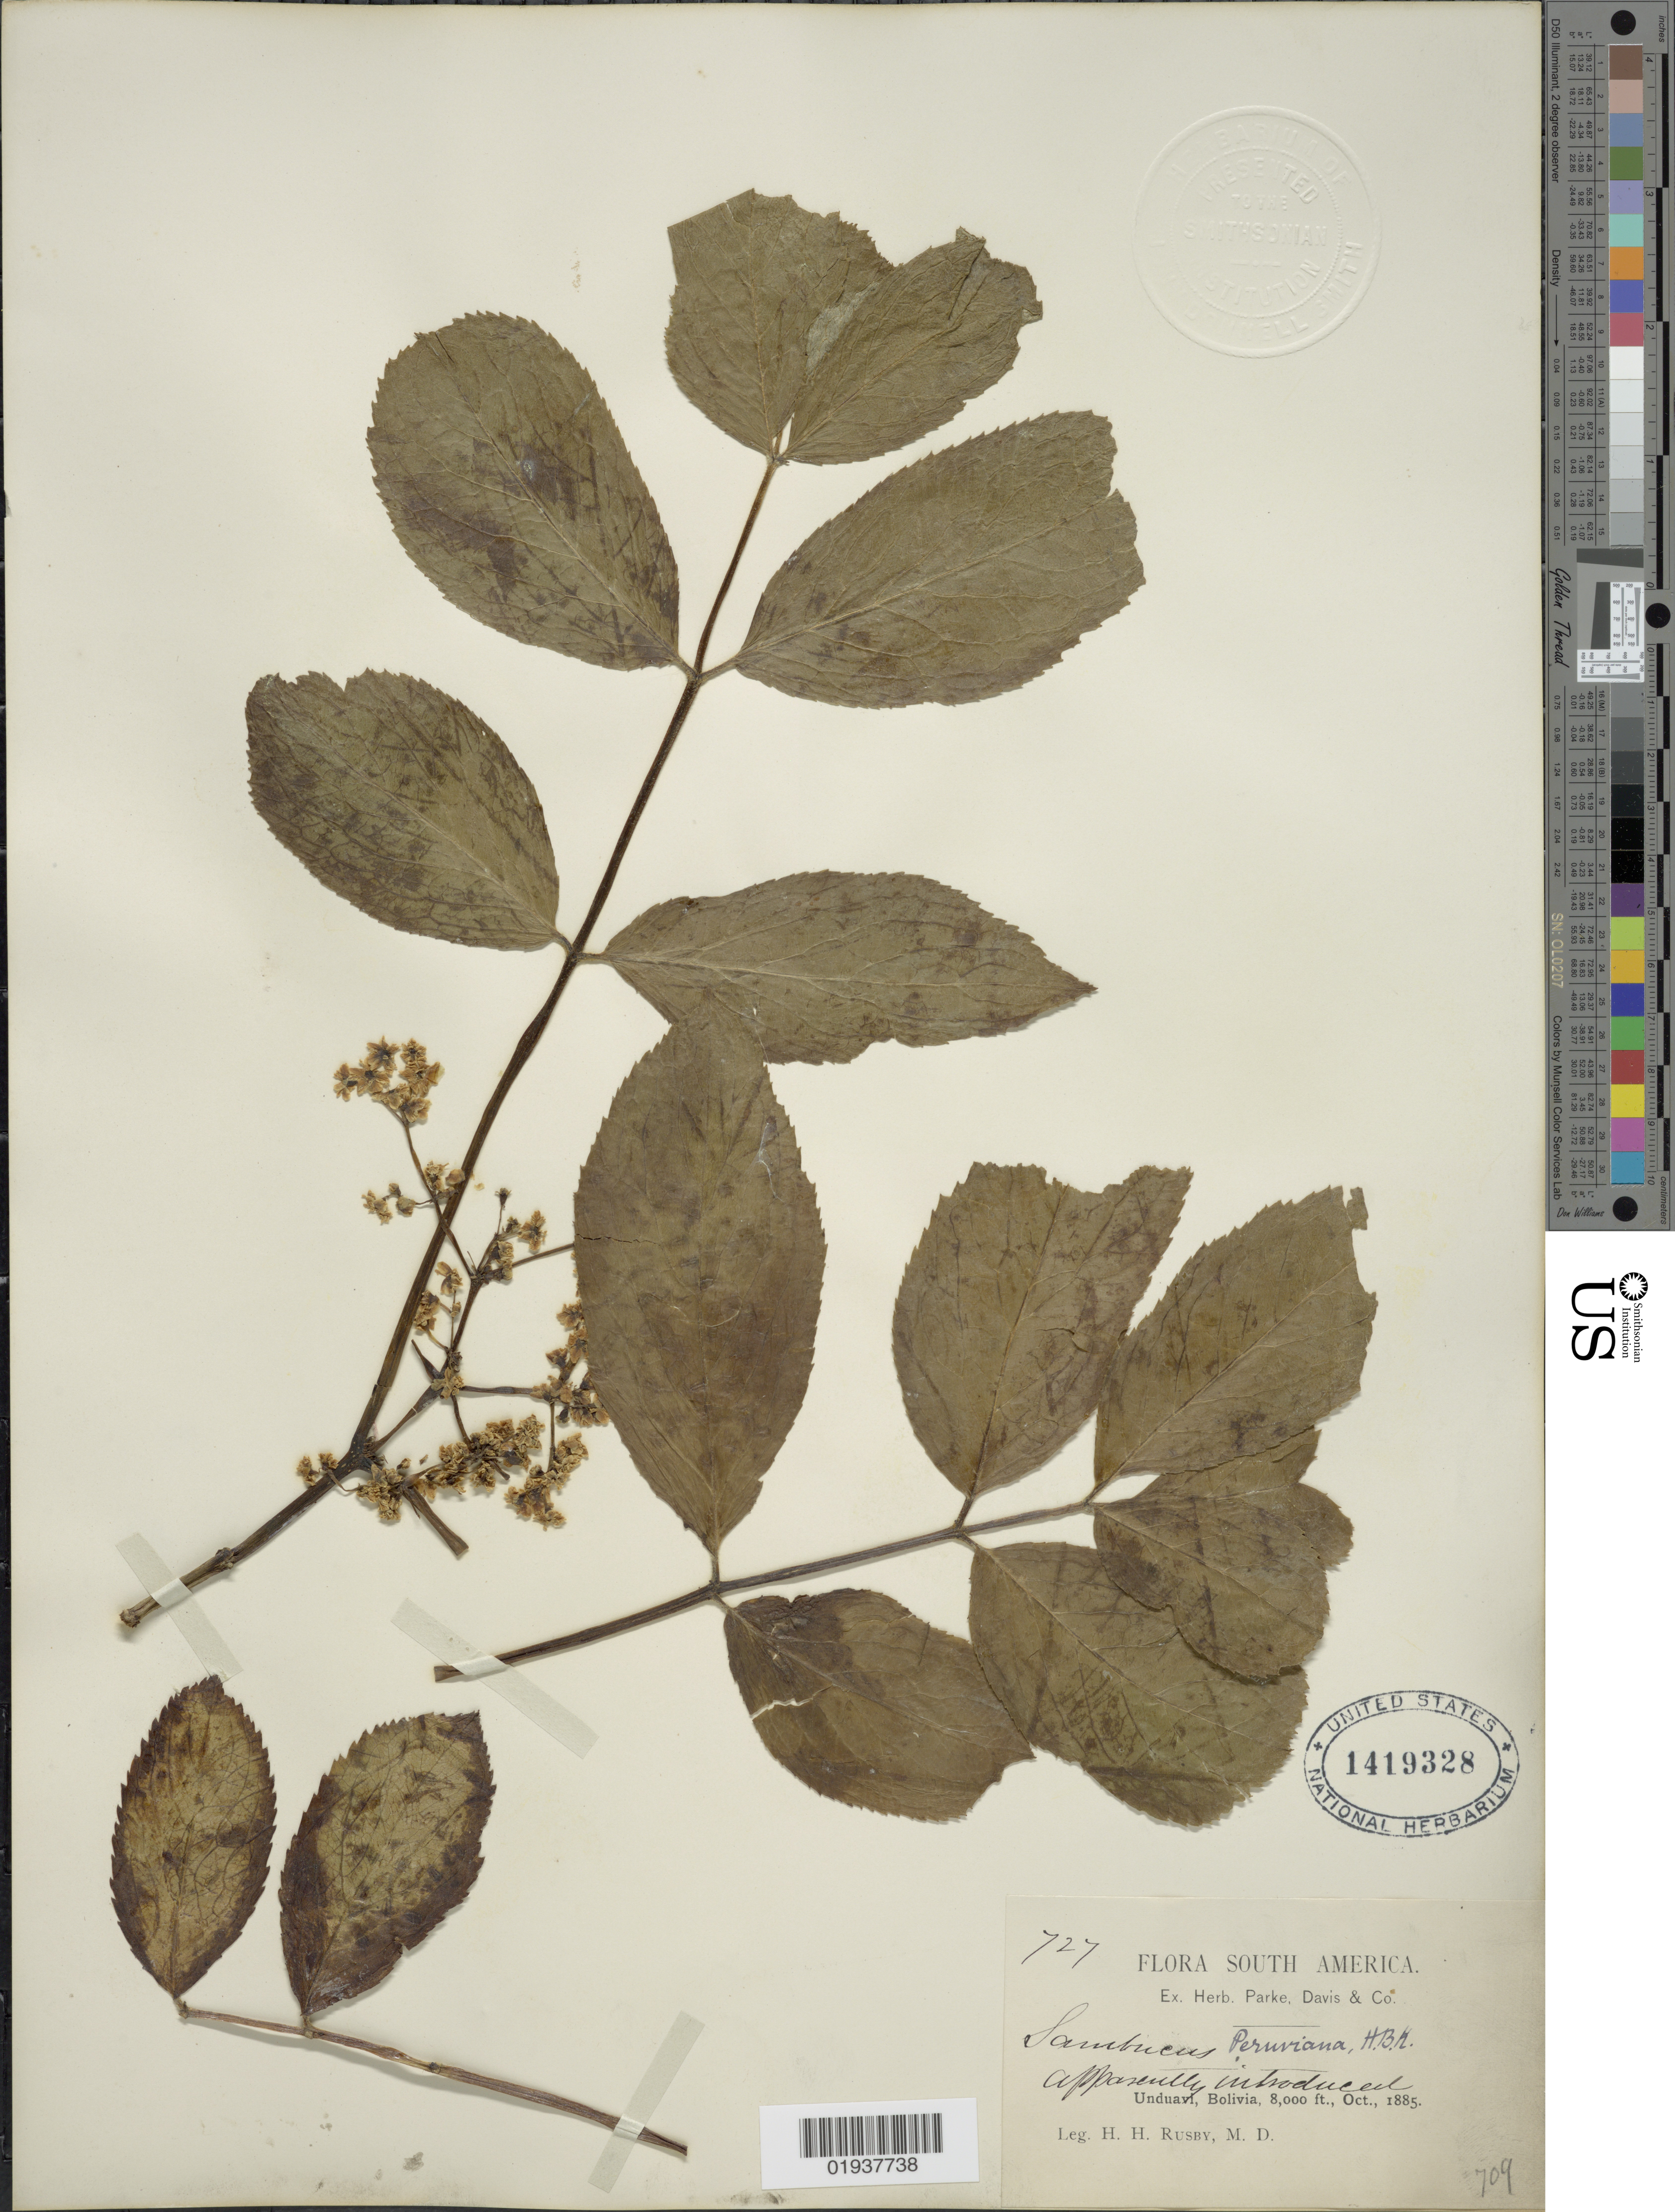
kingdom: Plantae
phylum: Tracheophyta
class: Magnoliopsida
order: Dipsacales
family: Viburnaceae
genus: Sambucus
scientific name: Sambucus peruviana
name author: Kunth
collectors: H. H. Rusby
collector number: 727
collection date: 1885-10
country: Bolivia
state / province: La Paz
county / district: Nor Yungas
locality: Unduavi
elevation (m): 2438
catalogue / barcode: US 1419328